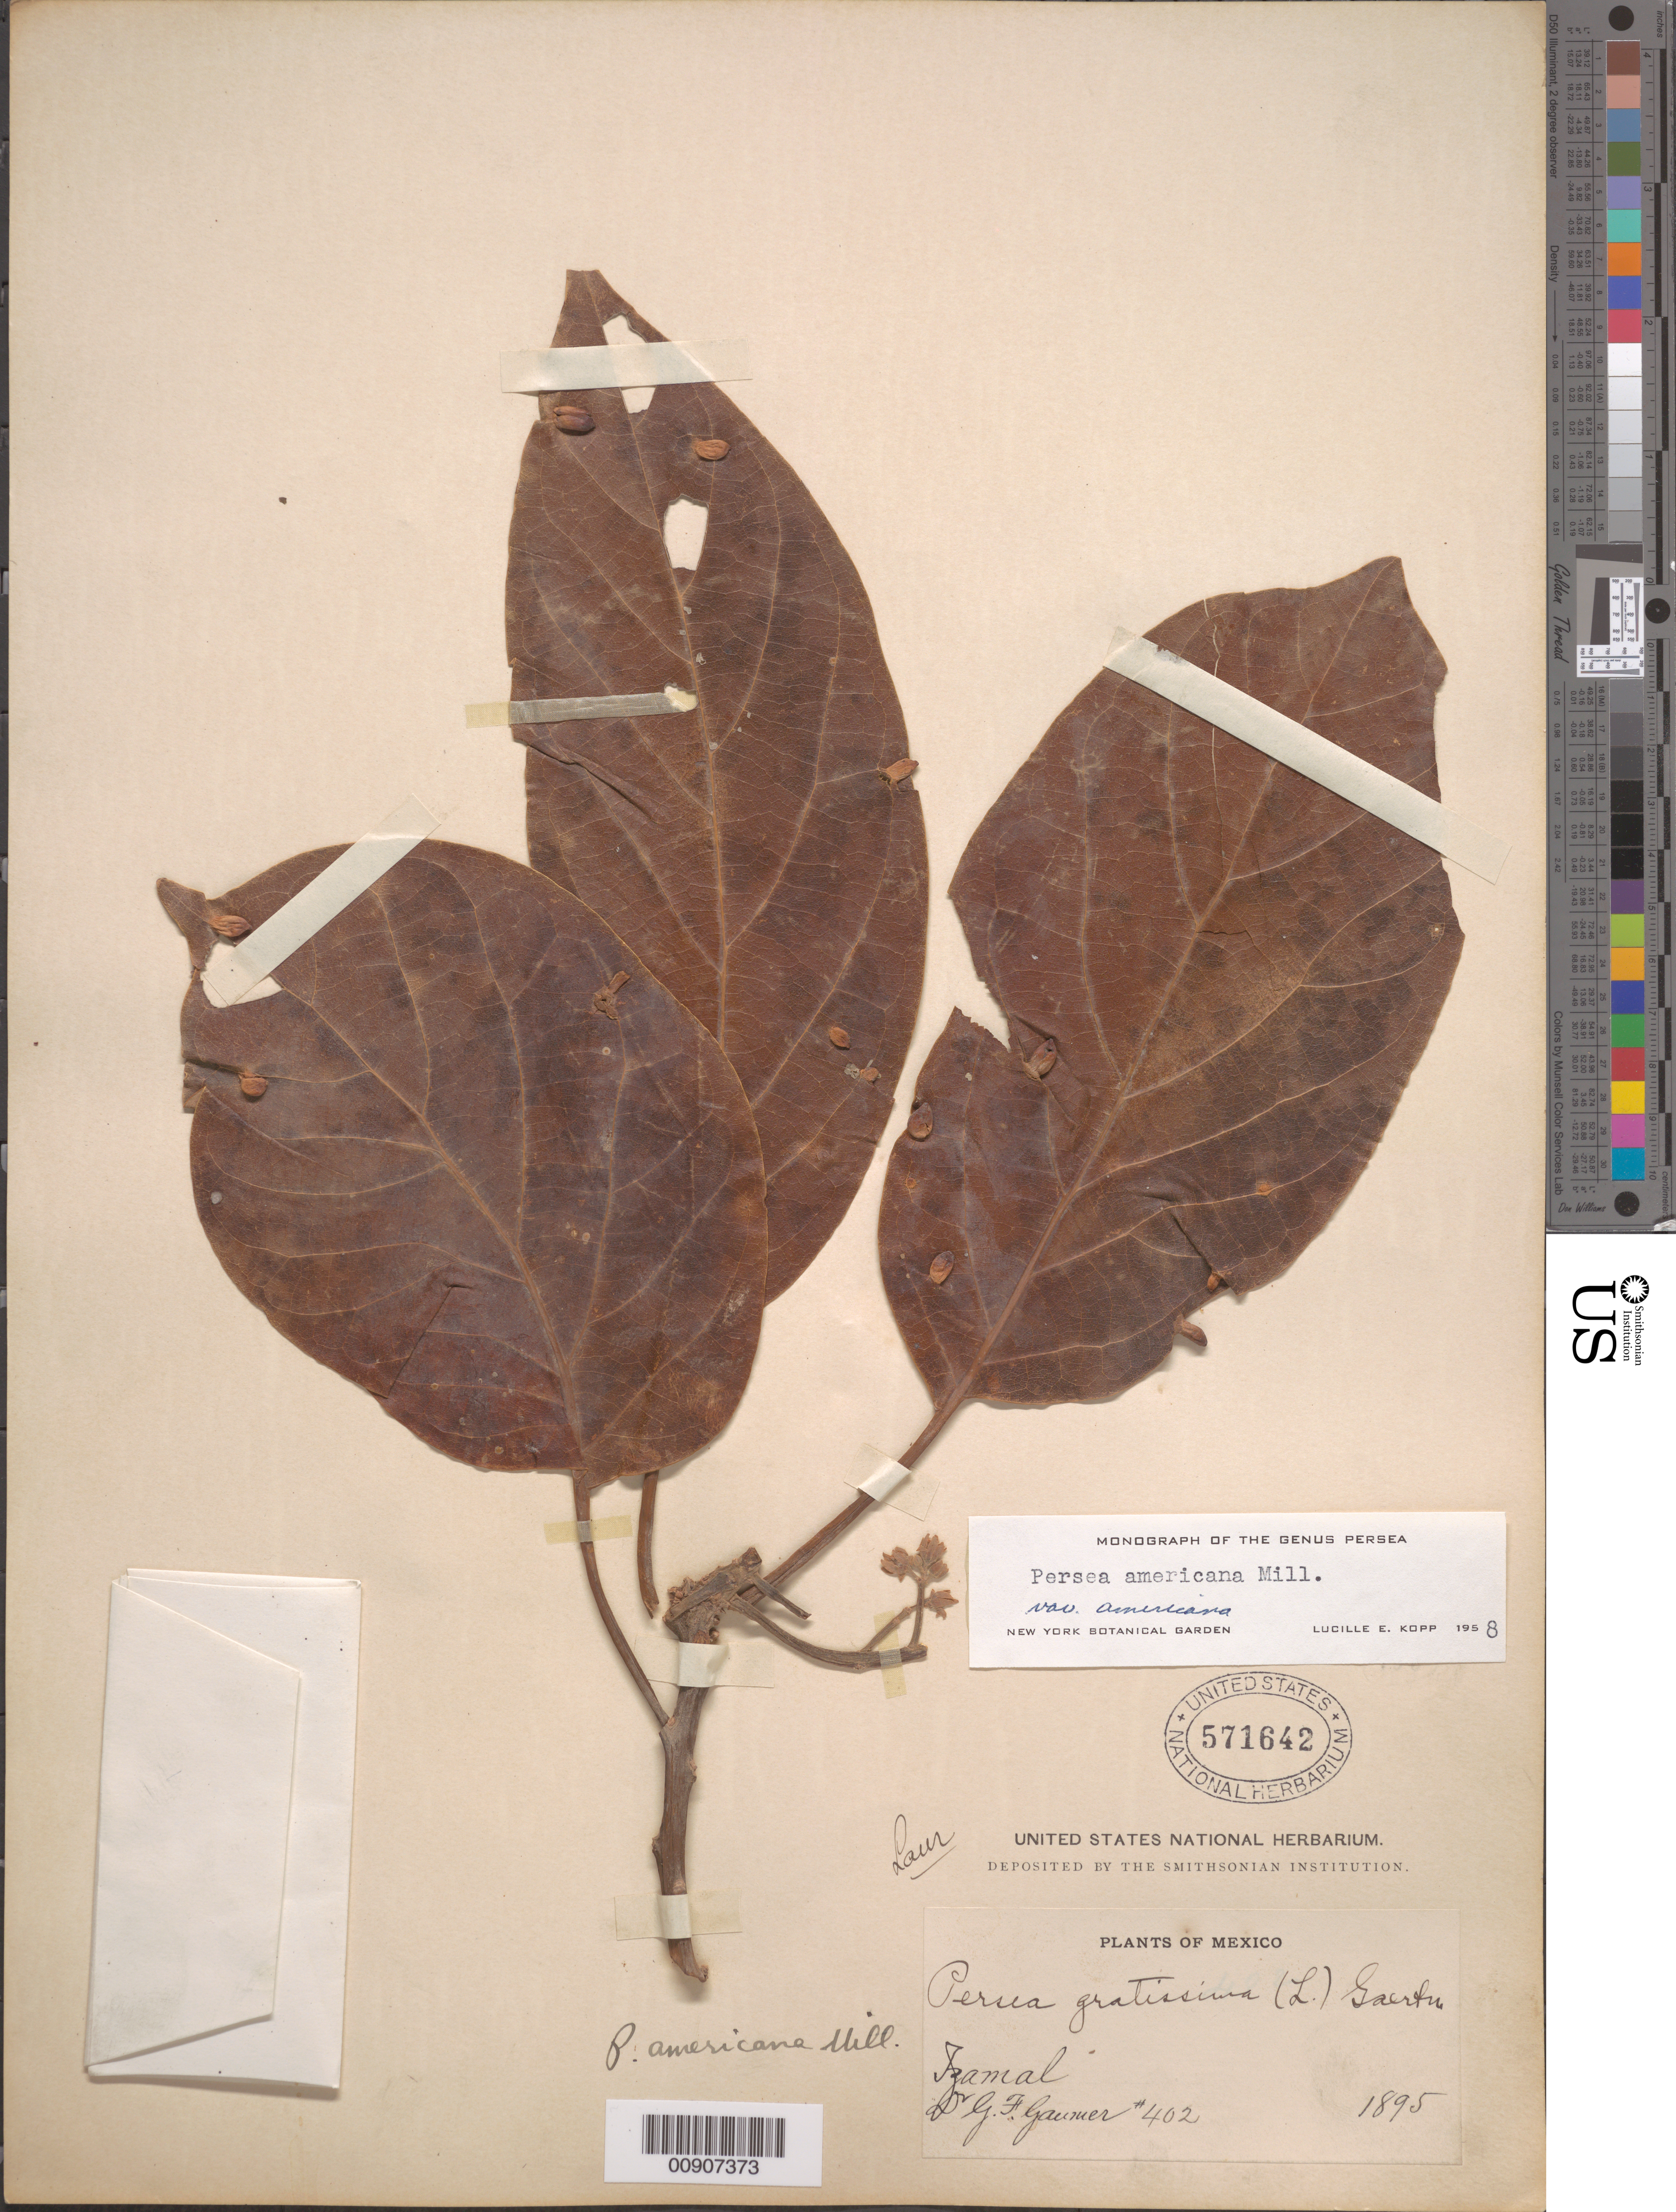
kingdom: Plantae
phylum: Tracheophyta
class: Magnoliopsida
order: Laurales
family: Lauraceae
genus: Persea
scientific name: Persea americana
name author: Mill.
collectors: G. F. Gaumer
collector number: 402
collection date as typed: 1895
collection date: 1895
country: Mexico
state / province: Yucatán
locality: Yucatán: Izamal.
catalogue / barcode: US 571642